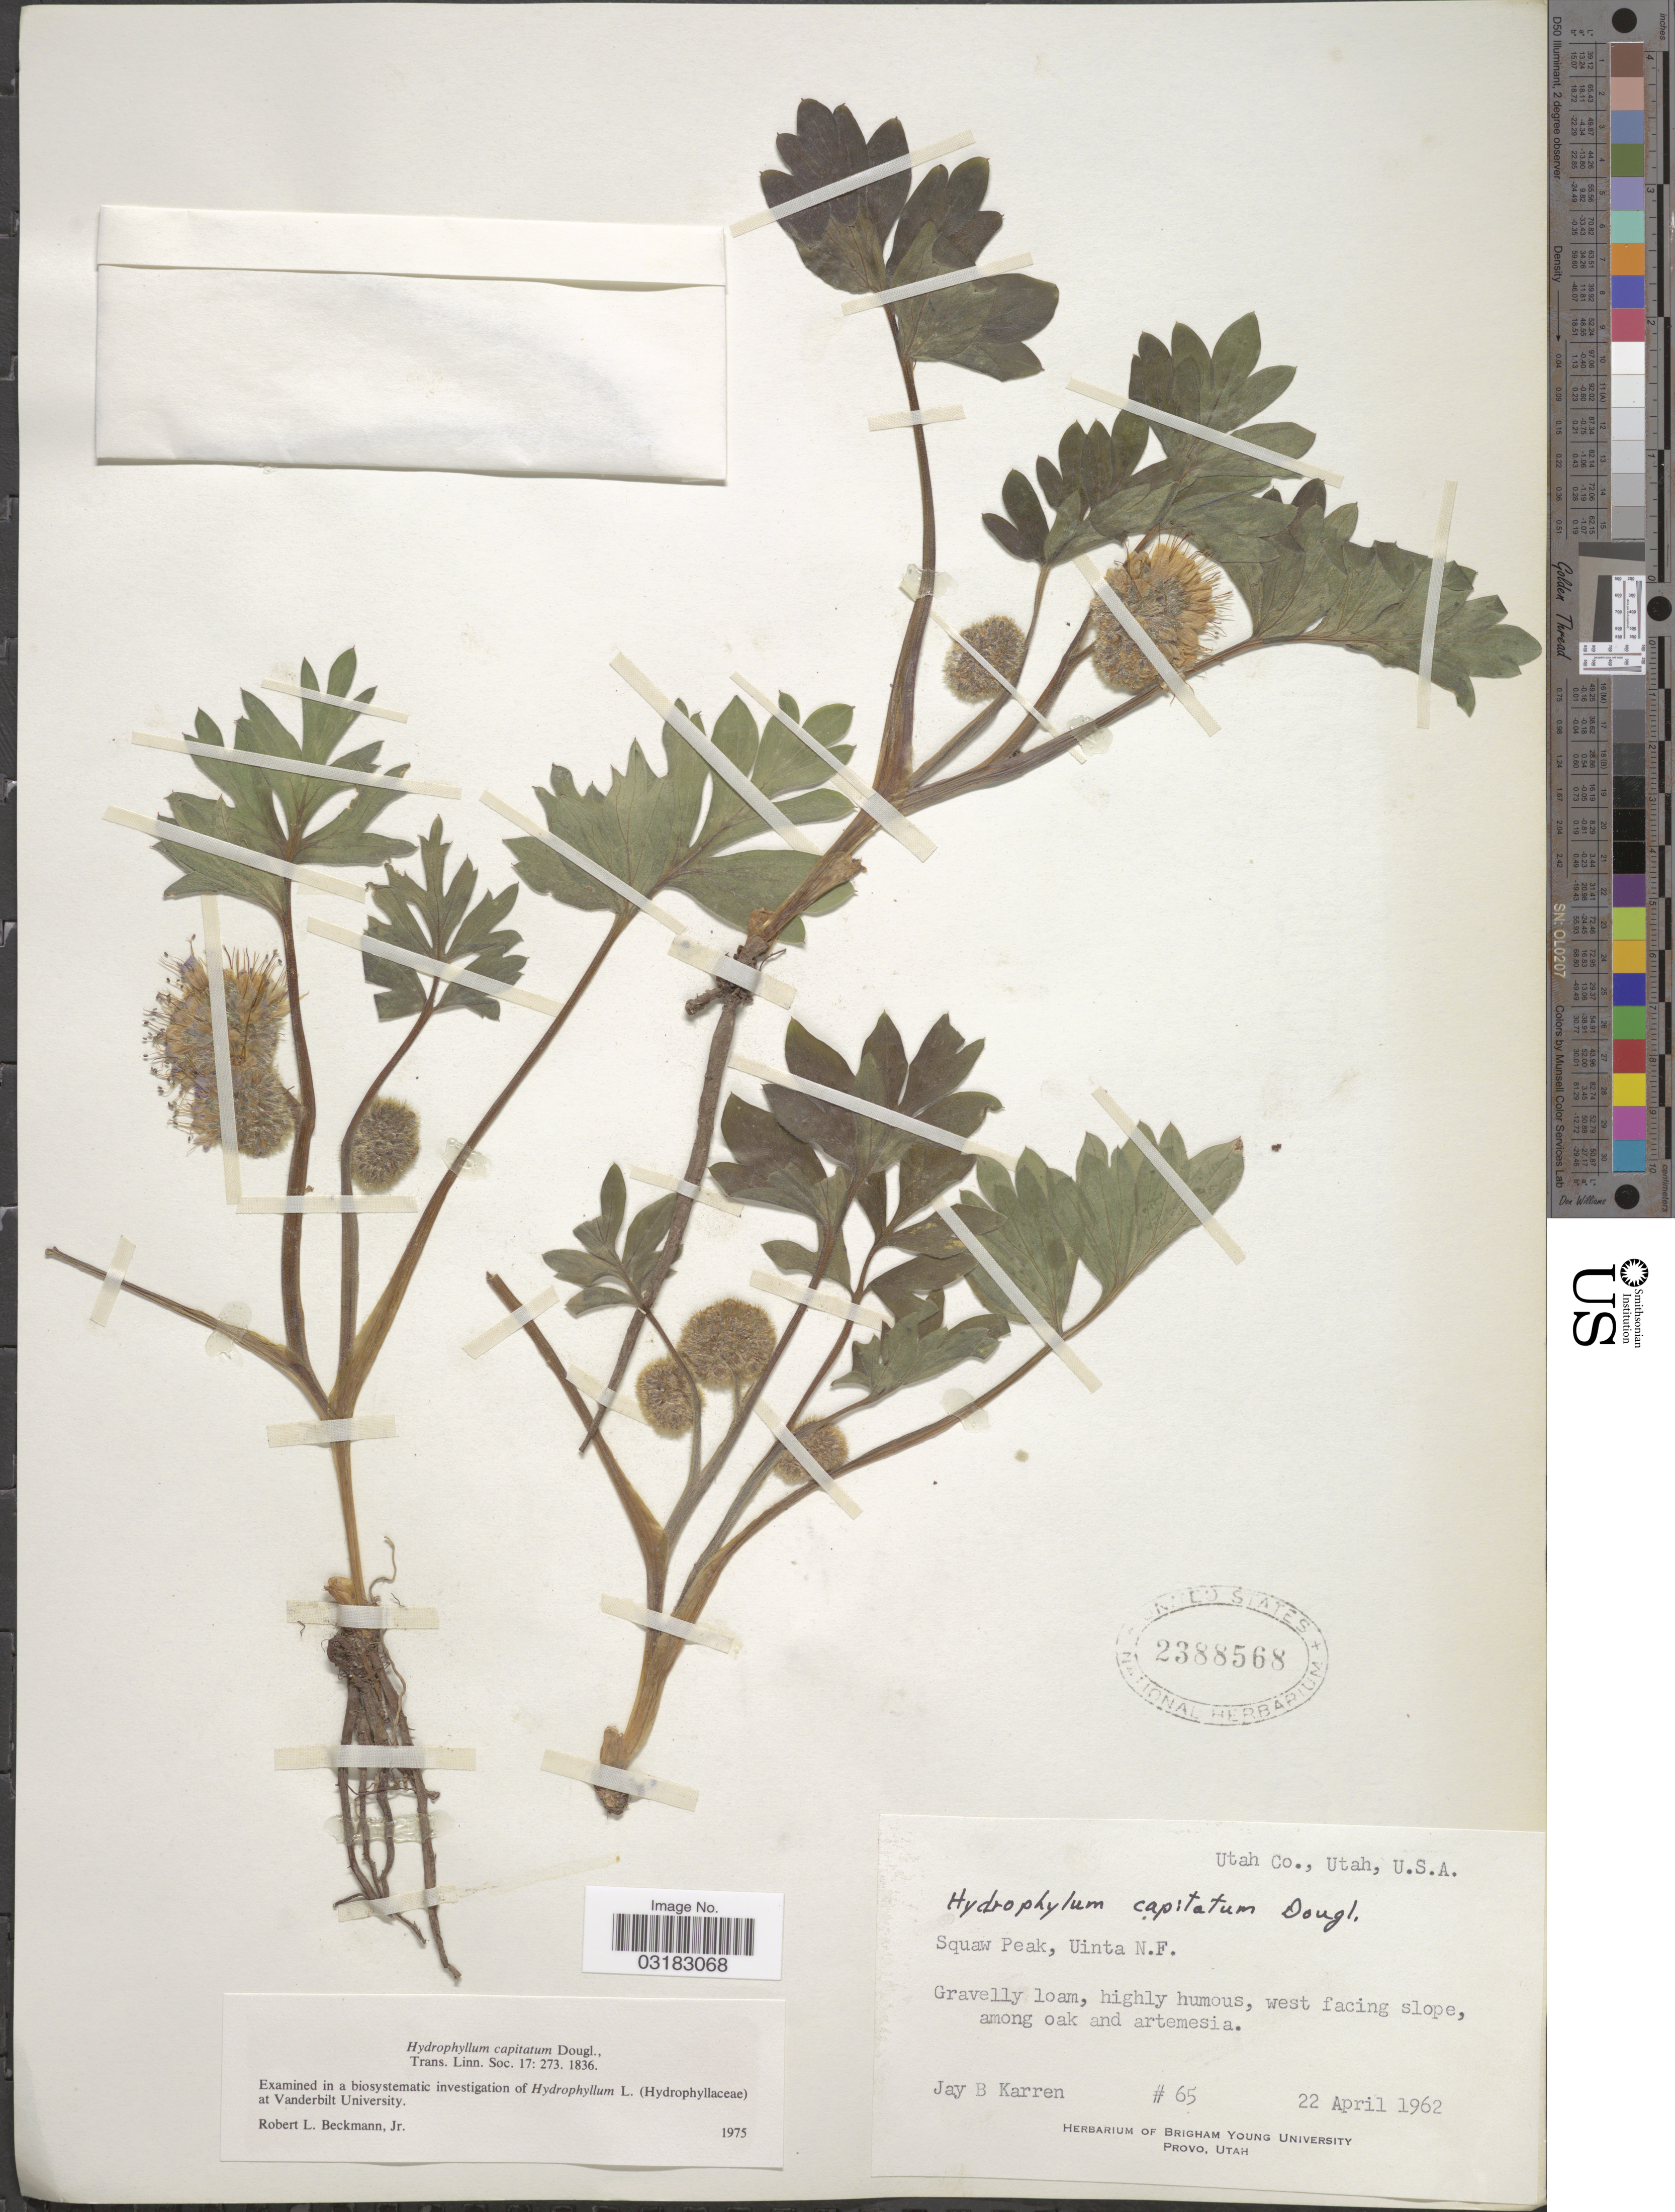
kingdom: Plantae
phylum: Tracheophyta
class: Magnoliopsida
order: Boraginales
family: Hydrophyllaceae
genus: Hydrophyllum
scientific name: Hydrophyllum capitatum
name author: Douglas ex Benth.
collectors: J. Karren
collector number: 65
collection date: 1962-04-22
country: United States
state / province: Utah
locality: Utah Co. Squaw Peak, Uinta N.F.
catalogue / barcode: US 2388568